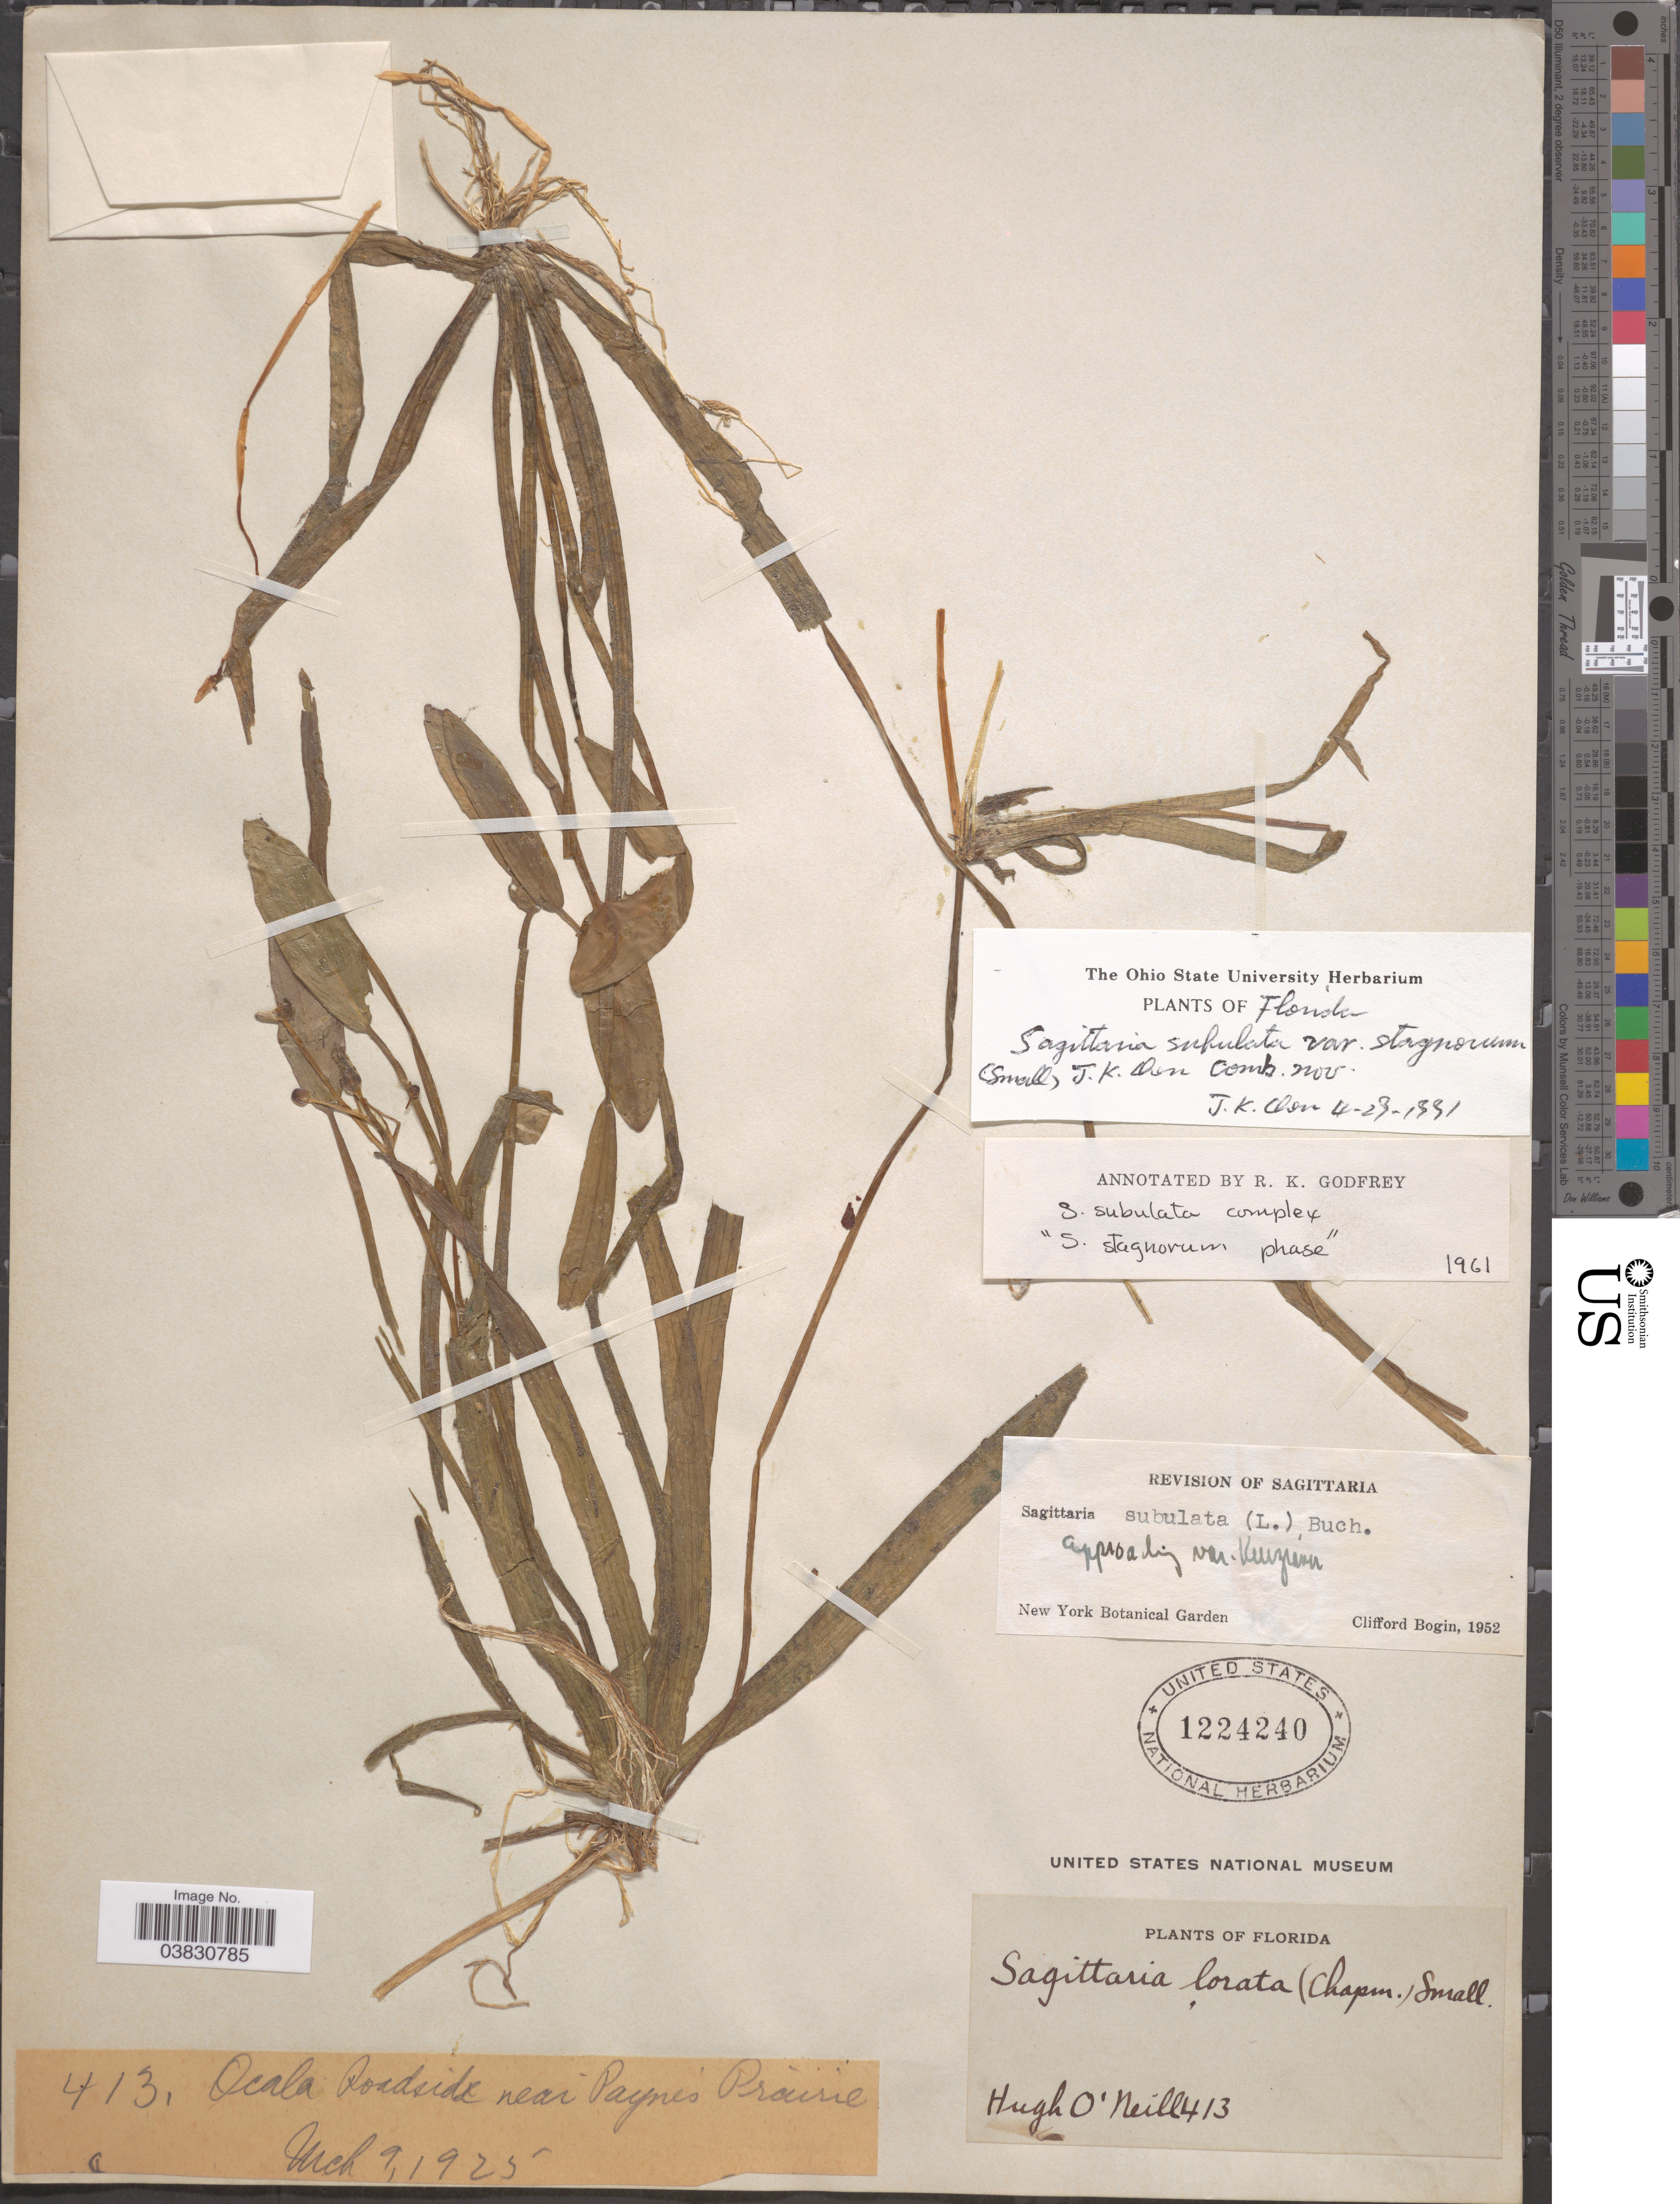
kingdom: Plantae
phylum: Tracheophyta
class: Liliopsida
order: Alismatales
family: Alismataceae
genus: Sagittaria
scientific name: Sagittaria subulata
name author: (L.) Buchenau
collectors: H. O'Neill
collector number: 413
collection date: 1925-03-09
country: United States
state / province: Florida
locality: Ocala Roadside near Paynes Prairie.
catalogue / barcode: US 1224240